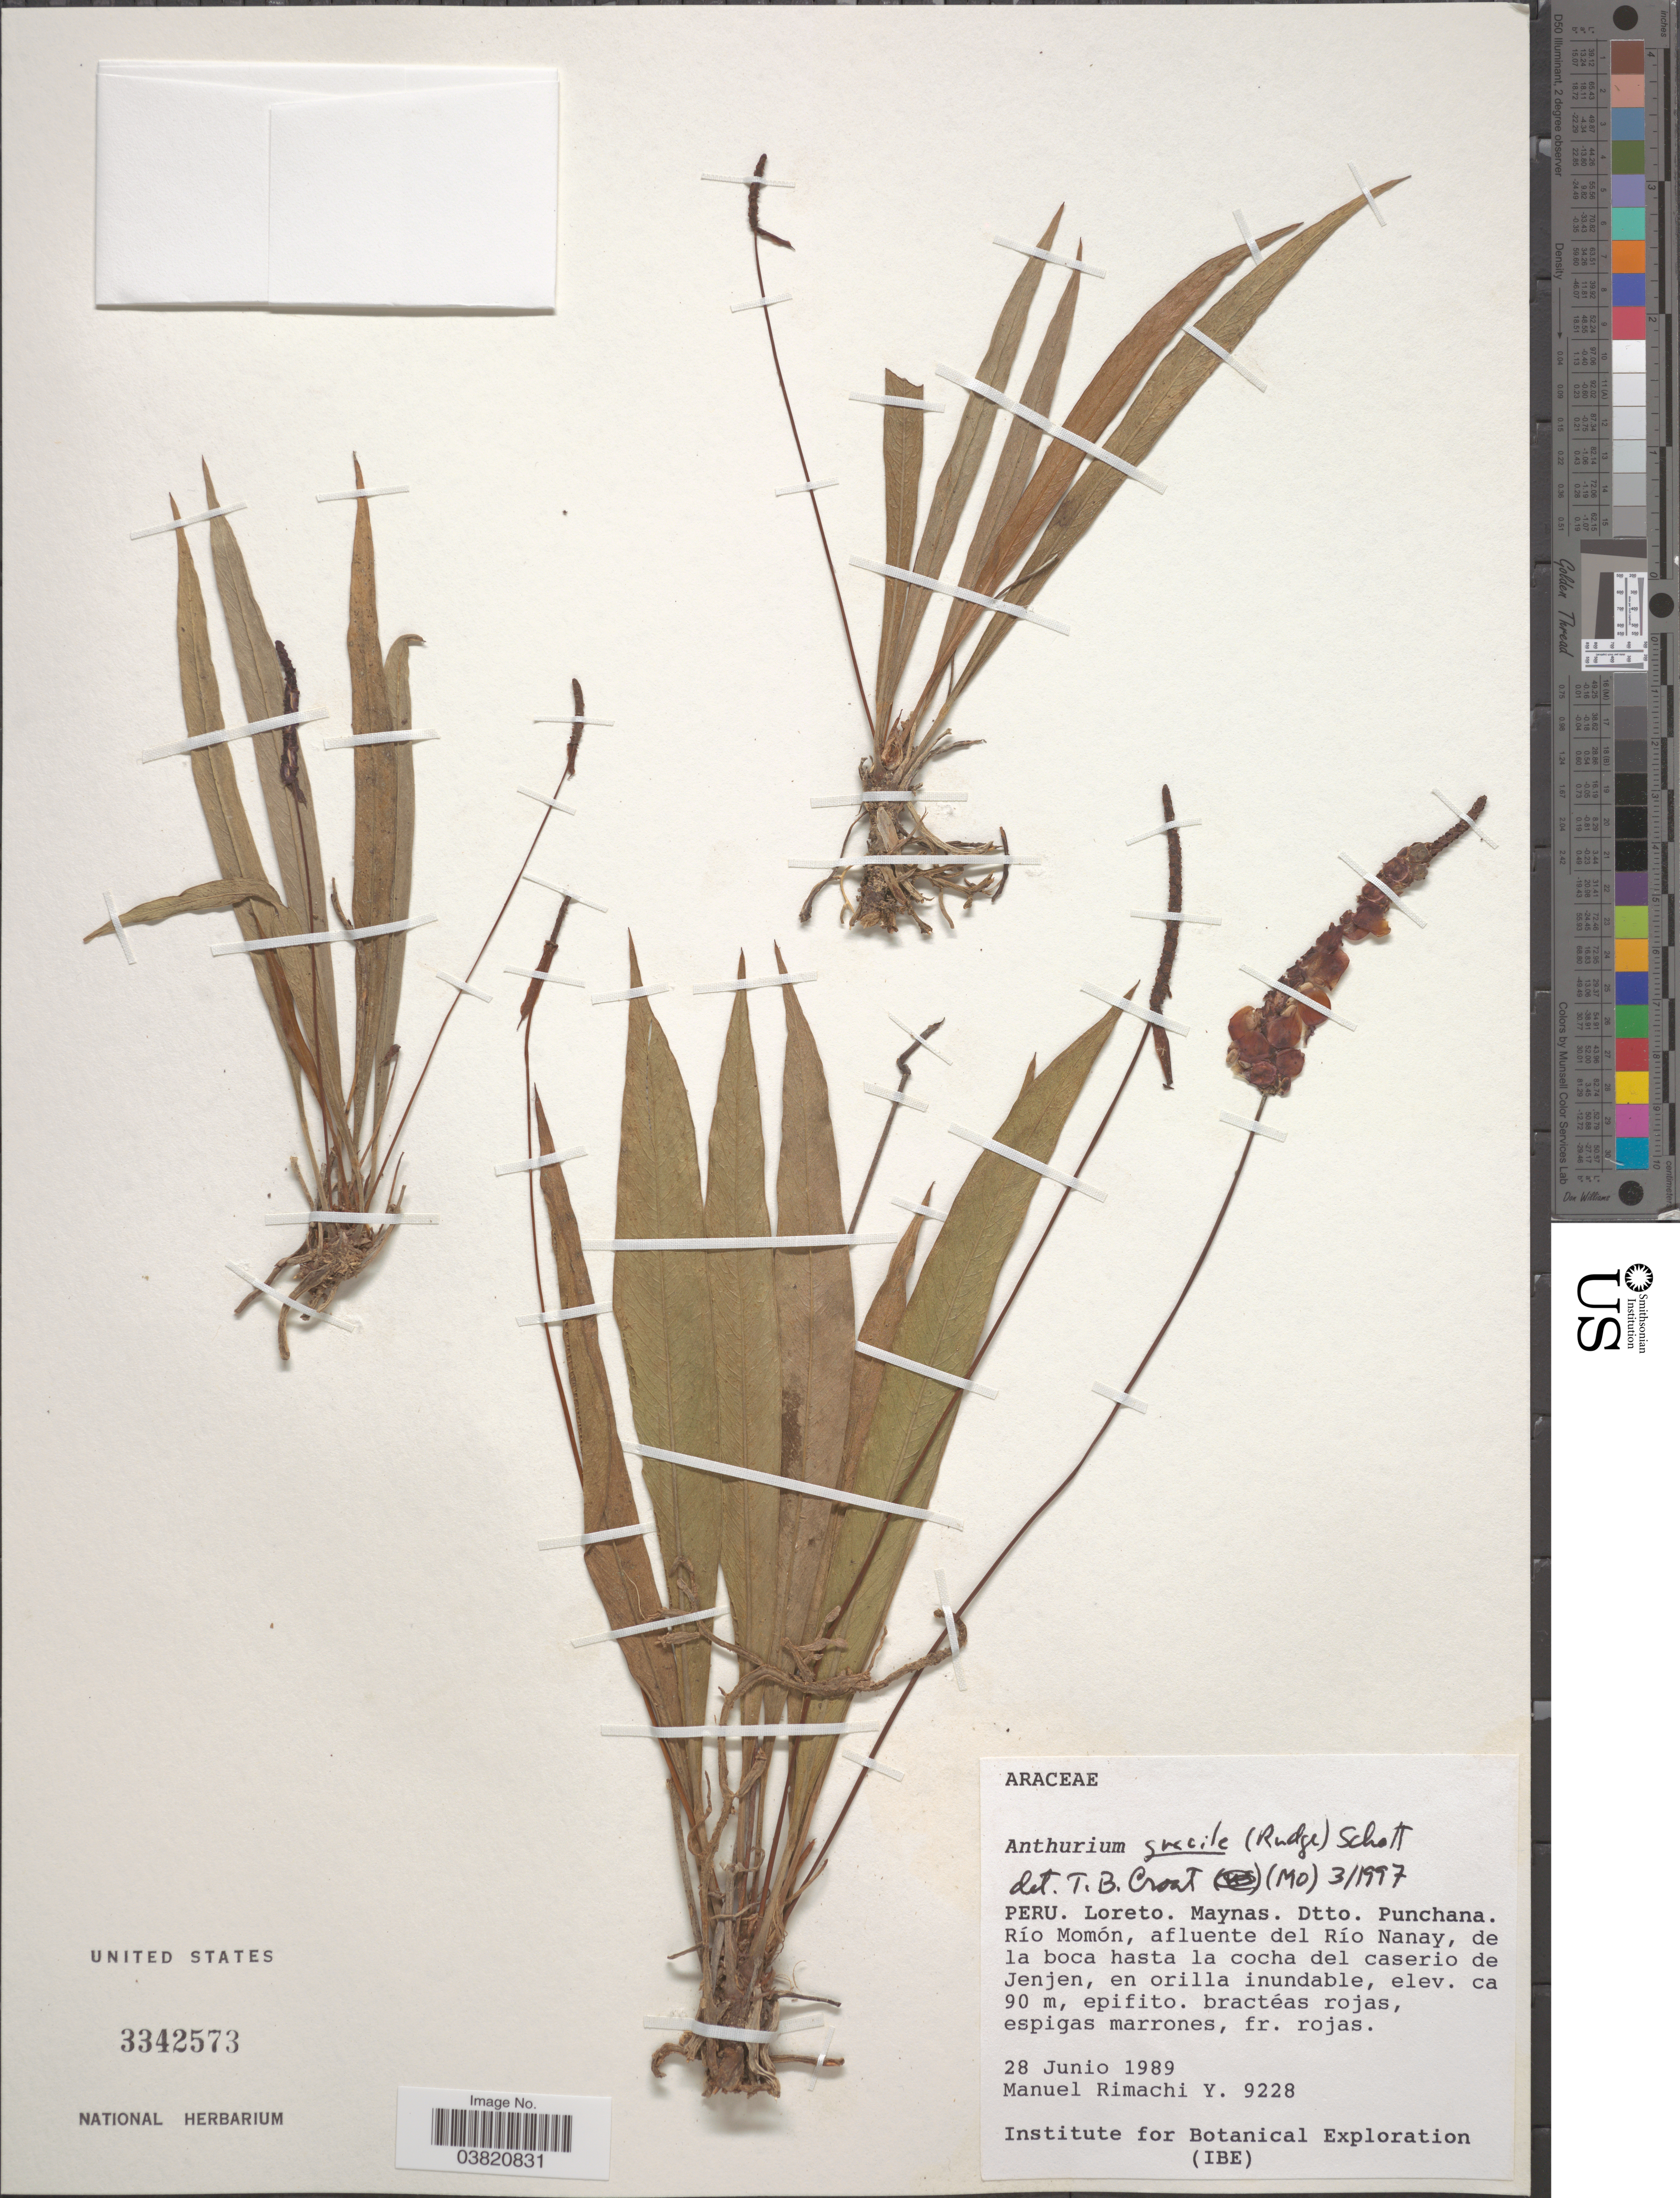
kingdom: Plantae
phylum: Tracheophyta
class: Liliopsida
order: Alismatales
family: Araceae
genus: Anthurium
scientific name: Anthurium gracile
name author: (Rudge) Schott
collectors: M. Rimachi Y.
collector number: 9228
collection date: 1989-06-28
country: Peru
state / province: Loreto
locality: Maynas. Dtto. Punchana. Río Momón, afluente del Río Nanay, de la boca hasta la cocha del caserio de Jenjen, en orilla inundable.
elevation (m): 90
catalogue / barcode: US 3342573